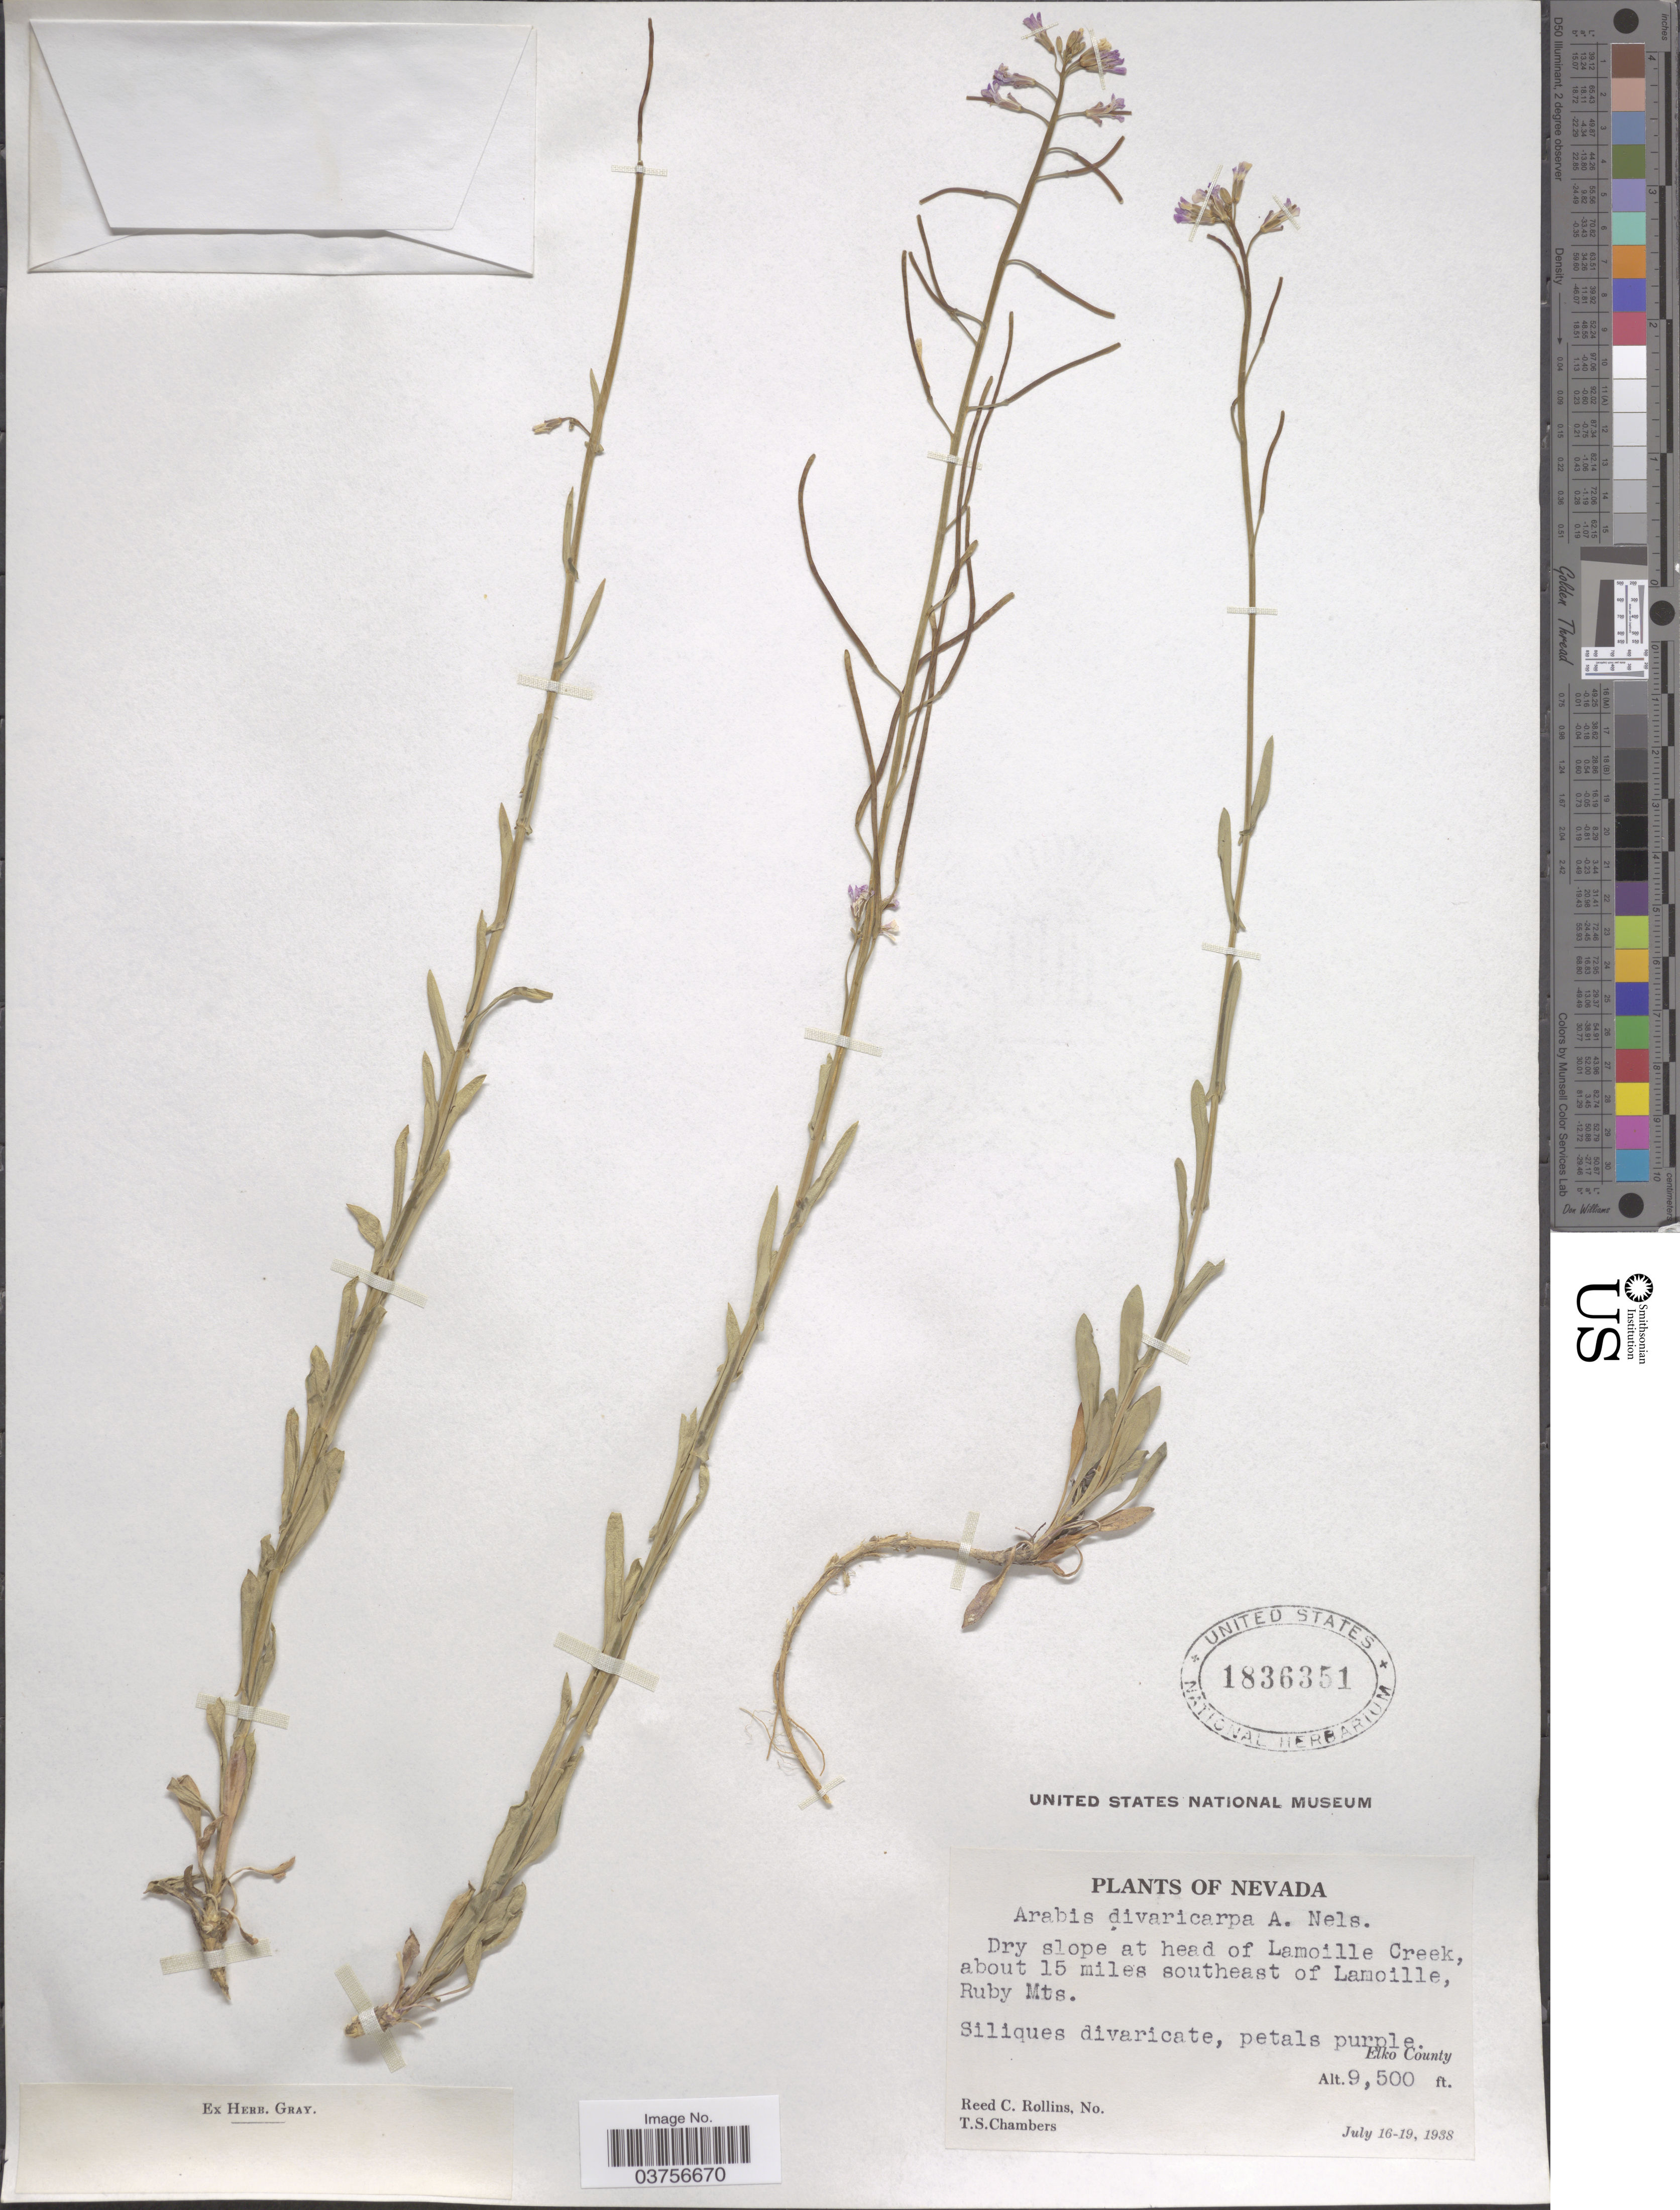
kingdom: Plantae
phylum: Tracheophyta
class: Magnoliopsida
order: Brassicales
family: Brassicaceae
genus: Arabis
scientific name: Arabis divaricarpa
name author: A. Nelson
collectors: R. C. Rollins & T. Chambers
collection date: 1938-07-16/1938-07-19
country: United States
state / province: Nevada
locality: Dry slope at head of Lamoille Creek, about 15 miles southeast of Lamoille, Ruby Mts. Elko County.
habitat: dry slope at head of creek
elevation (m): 2896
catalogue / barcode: US 1836351